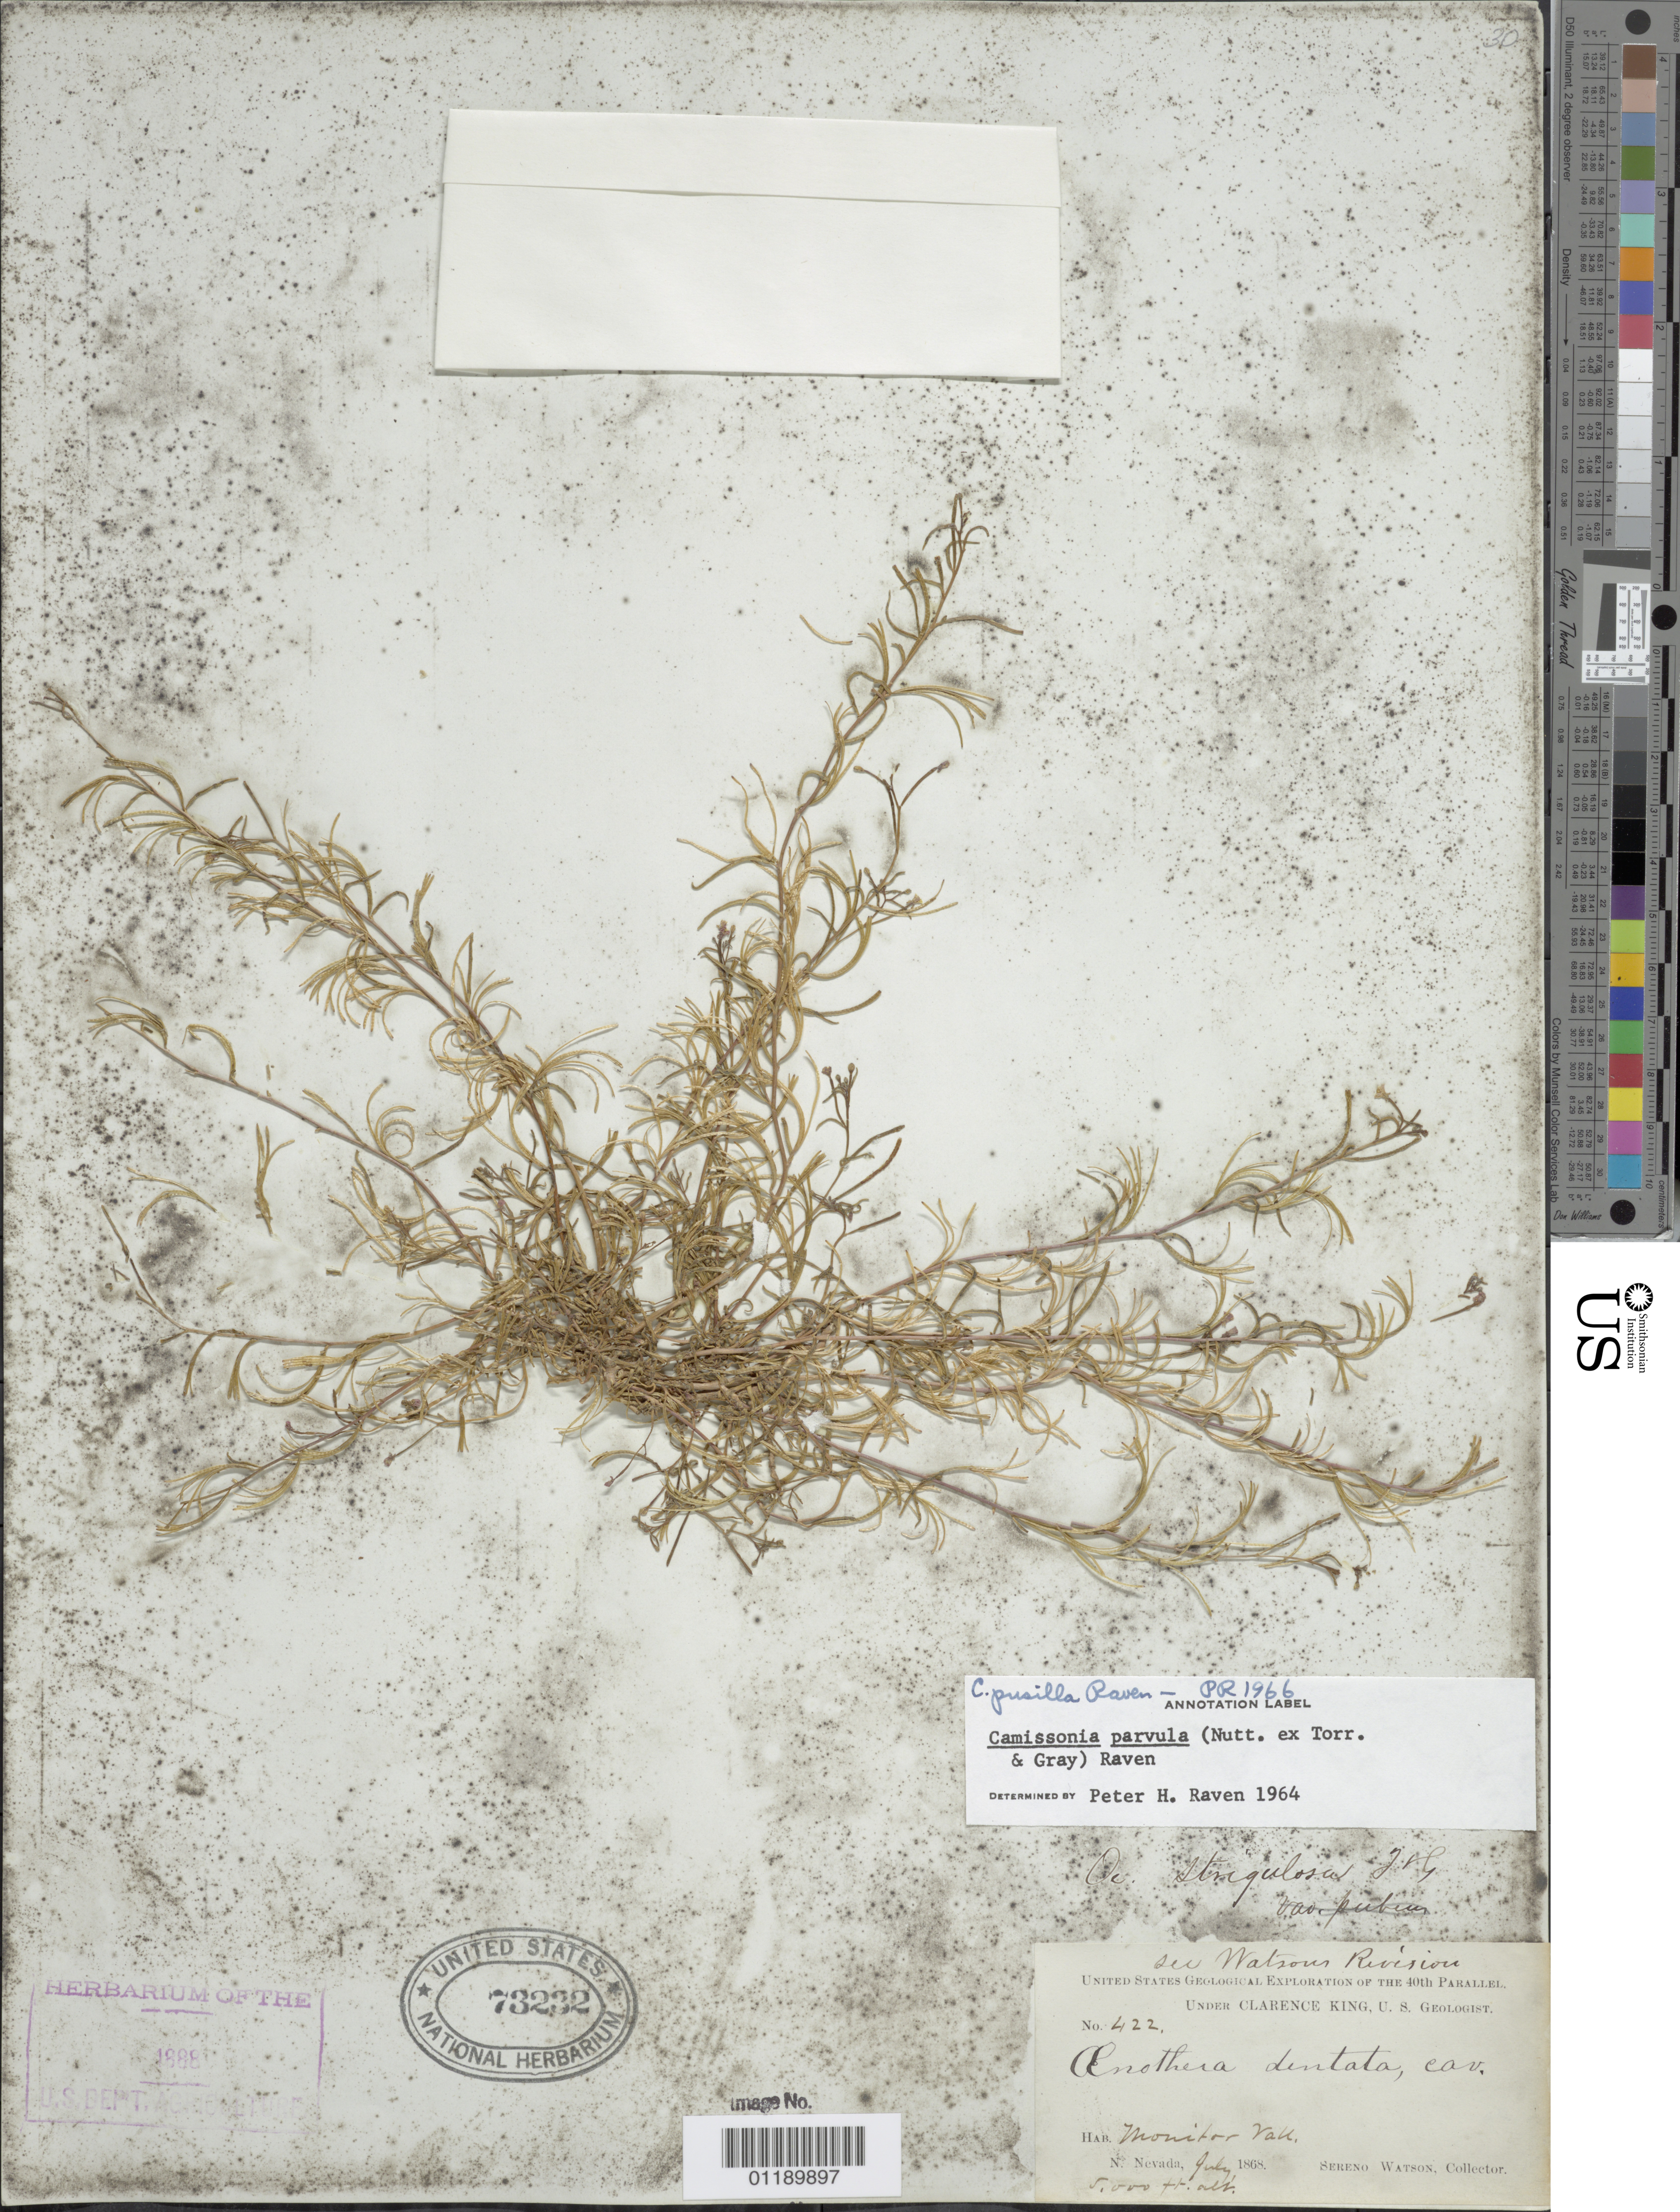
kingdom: Plantae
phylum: Tracheophyta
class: Magnoliopsida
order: Myrtales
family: Onagraceae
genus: Camissonia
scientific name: Camissonia pusilla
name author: P.H. Raven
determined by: Raven, P. H.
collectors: S. Watson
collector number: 422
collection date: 1868-07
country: United States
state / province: Nevada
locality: Monitor Valley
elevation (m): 1524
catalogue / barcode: US 73232